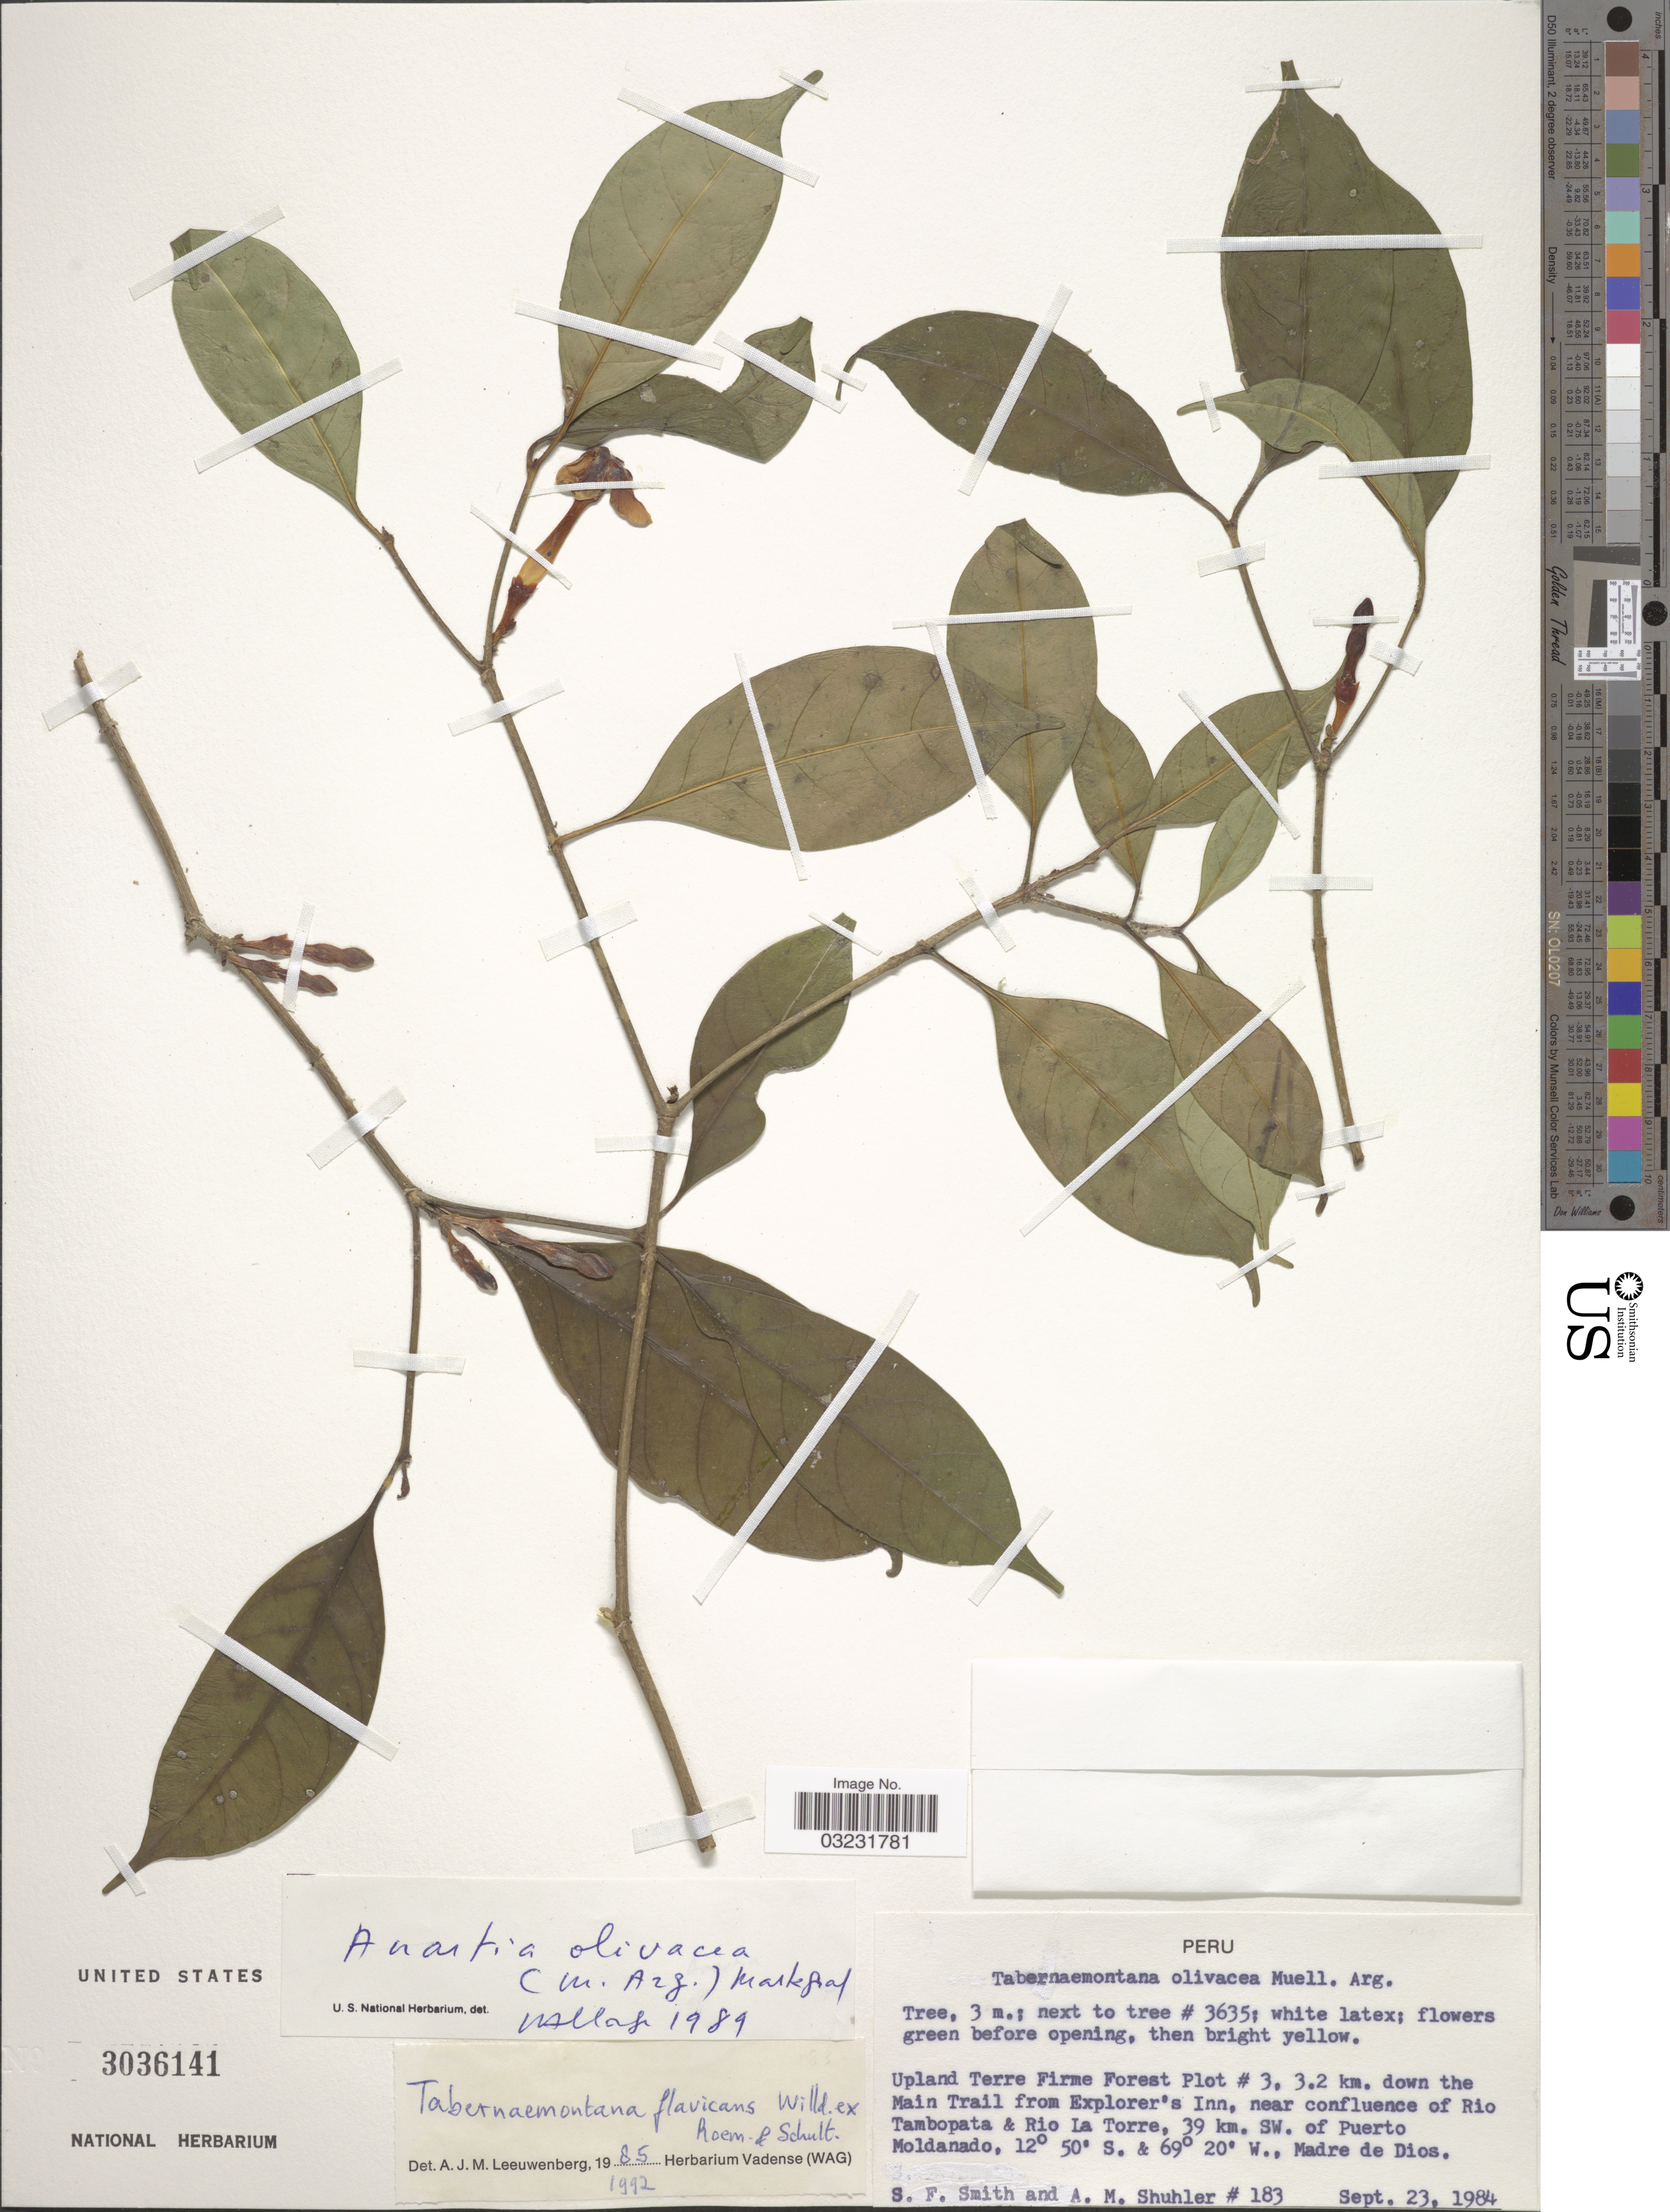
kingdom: Plantae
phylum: Tracheophyta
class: Magnoliopsida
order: Gentianales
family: Apocynaceae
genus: Tabernaemontana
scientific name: Tabernaemontana flavicans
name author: Willd. ex Roem. & Schult.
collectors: S.F. Smith & A. Shuhler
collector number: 183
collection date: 1984-09-23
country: Peru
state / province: Madre de Dios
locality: Upland Terre Firme Forest Plot # 3, 3.2 km. down the Main Trail from Explorer's Inn, near confluence of Rio Tambopata & Rio La Torre, 39 km. SW. of Puerto Moldanado.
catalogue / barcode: US 3036141